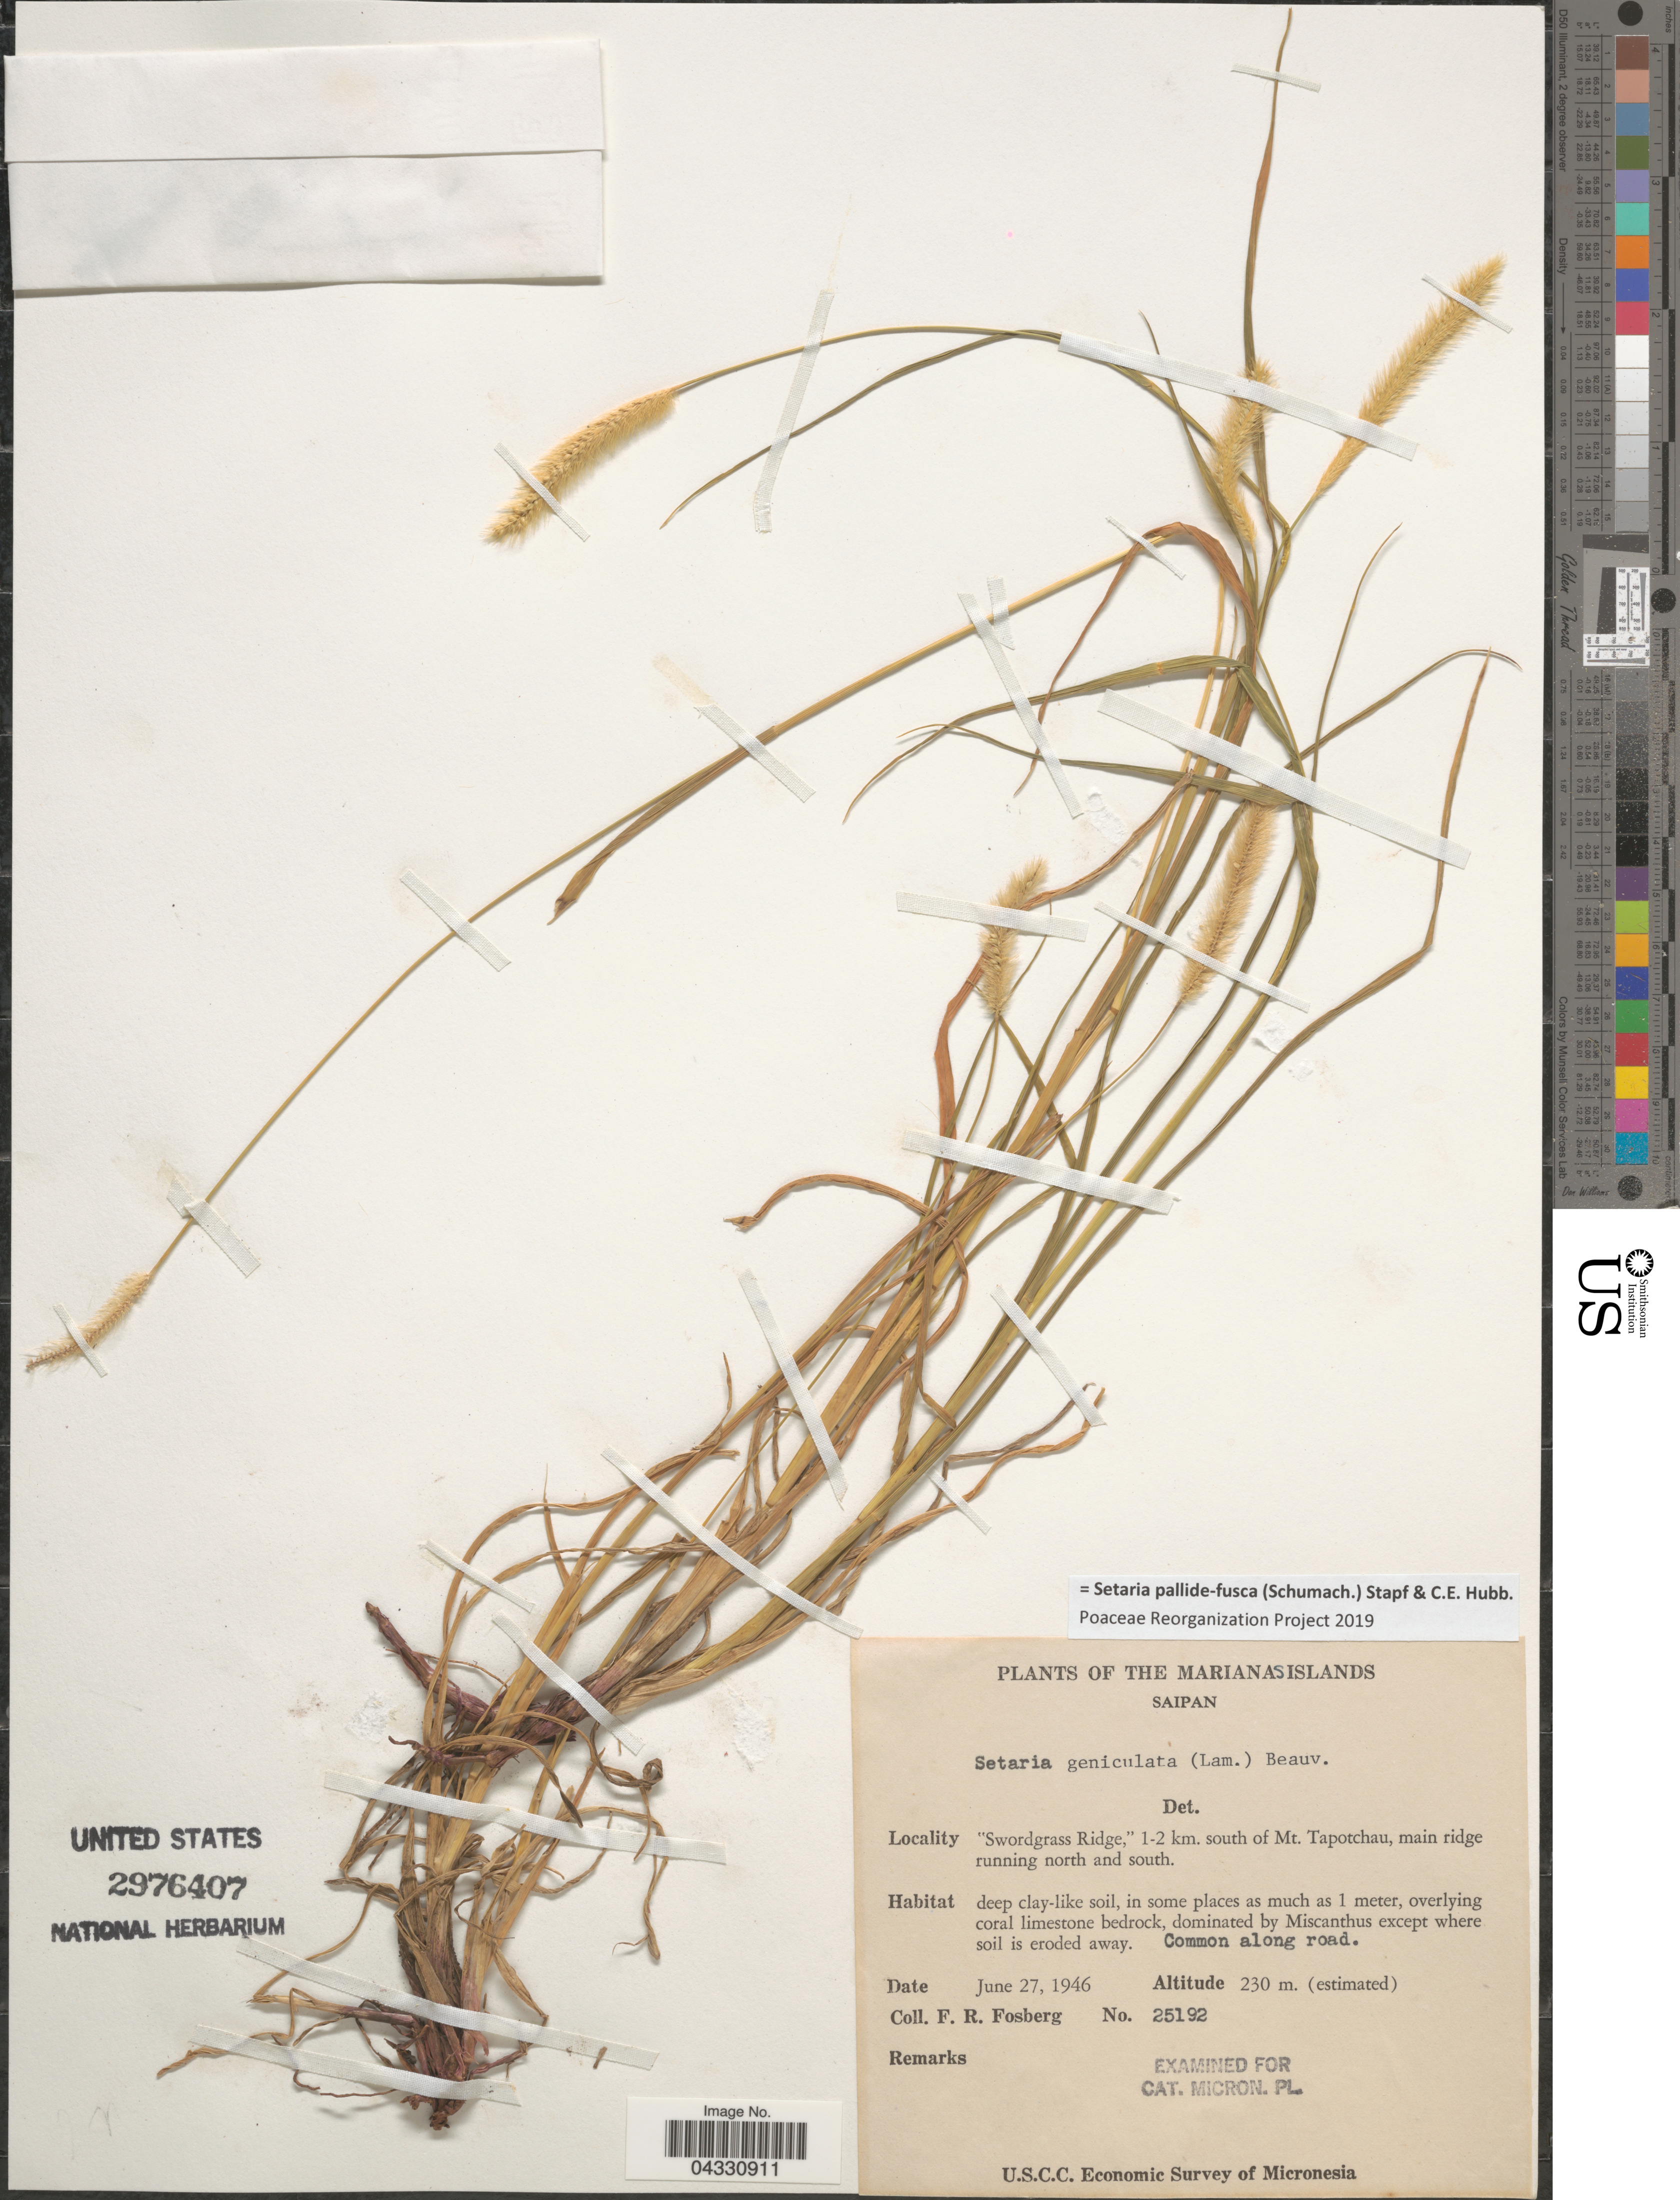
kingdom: Plantae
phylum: Tracheophyta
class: Liliopsida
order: Poales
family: Poaceae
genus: Setaria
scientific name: Setaria pallide-fusca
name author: (Schumach.) Stapf & C.E. Hubb.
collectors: F. R. Fosberg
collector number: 25192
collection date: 1946-06-27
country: Northern Mariana Islands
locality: The Marianas Islands. Saipan. "Swordgrass Ridge," 1-2 km. south of Mt. Tapotchau, main ridge running north and south. U.S.C.C. Economic Survey of Micronesia.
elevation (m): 230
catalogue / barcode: US 2976407